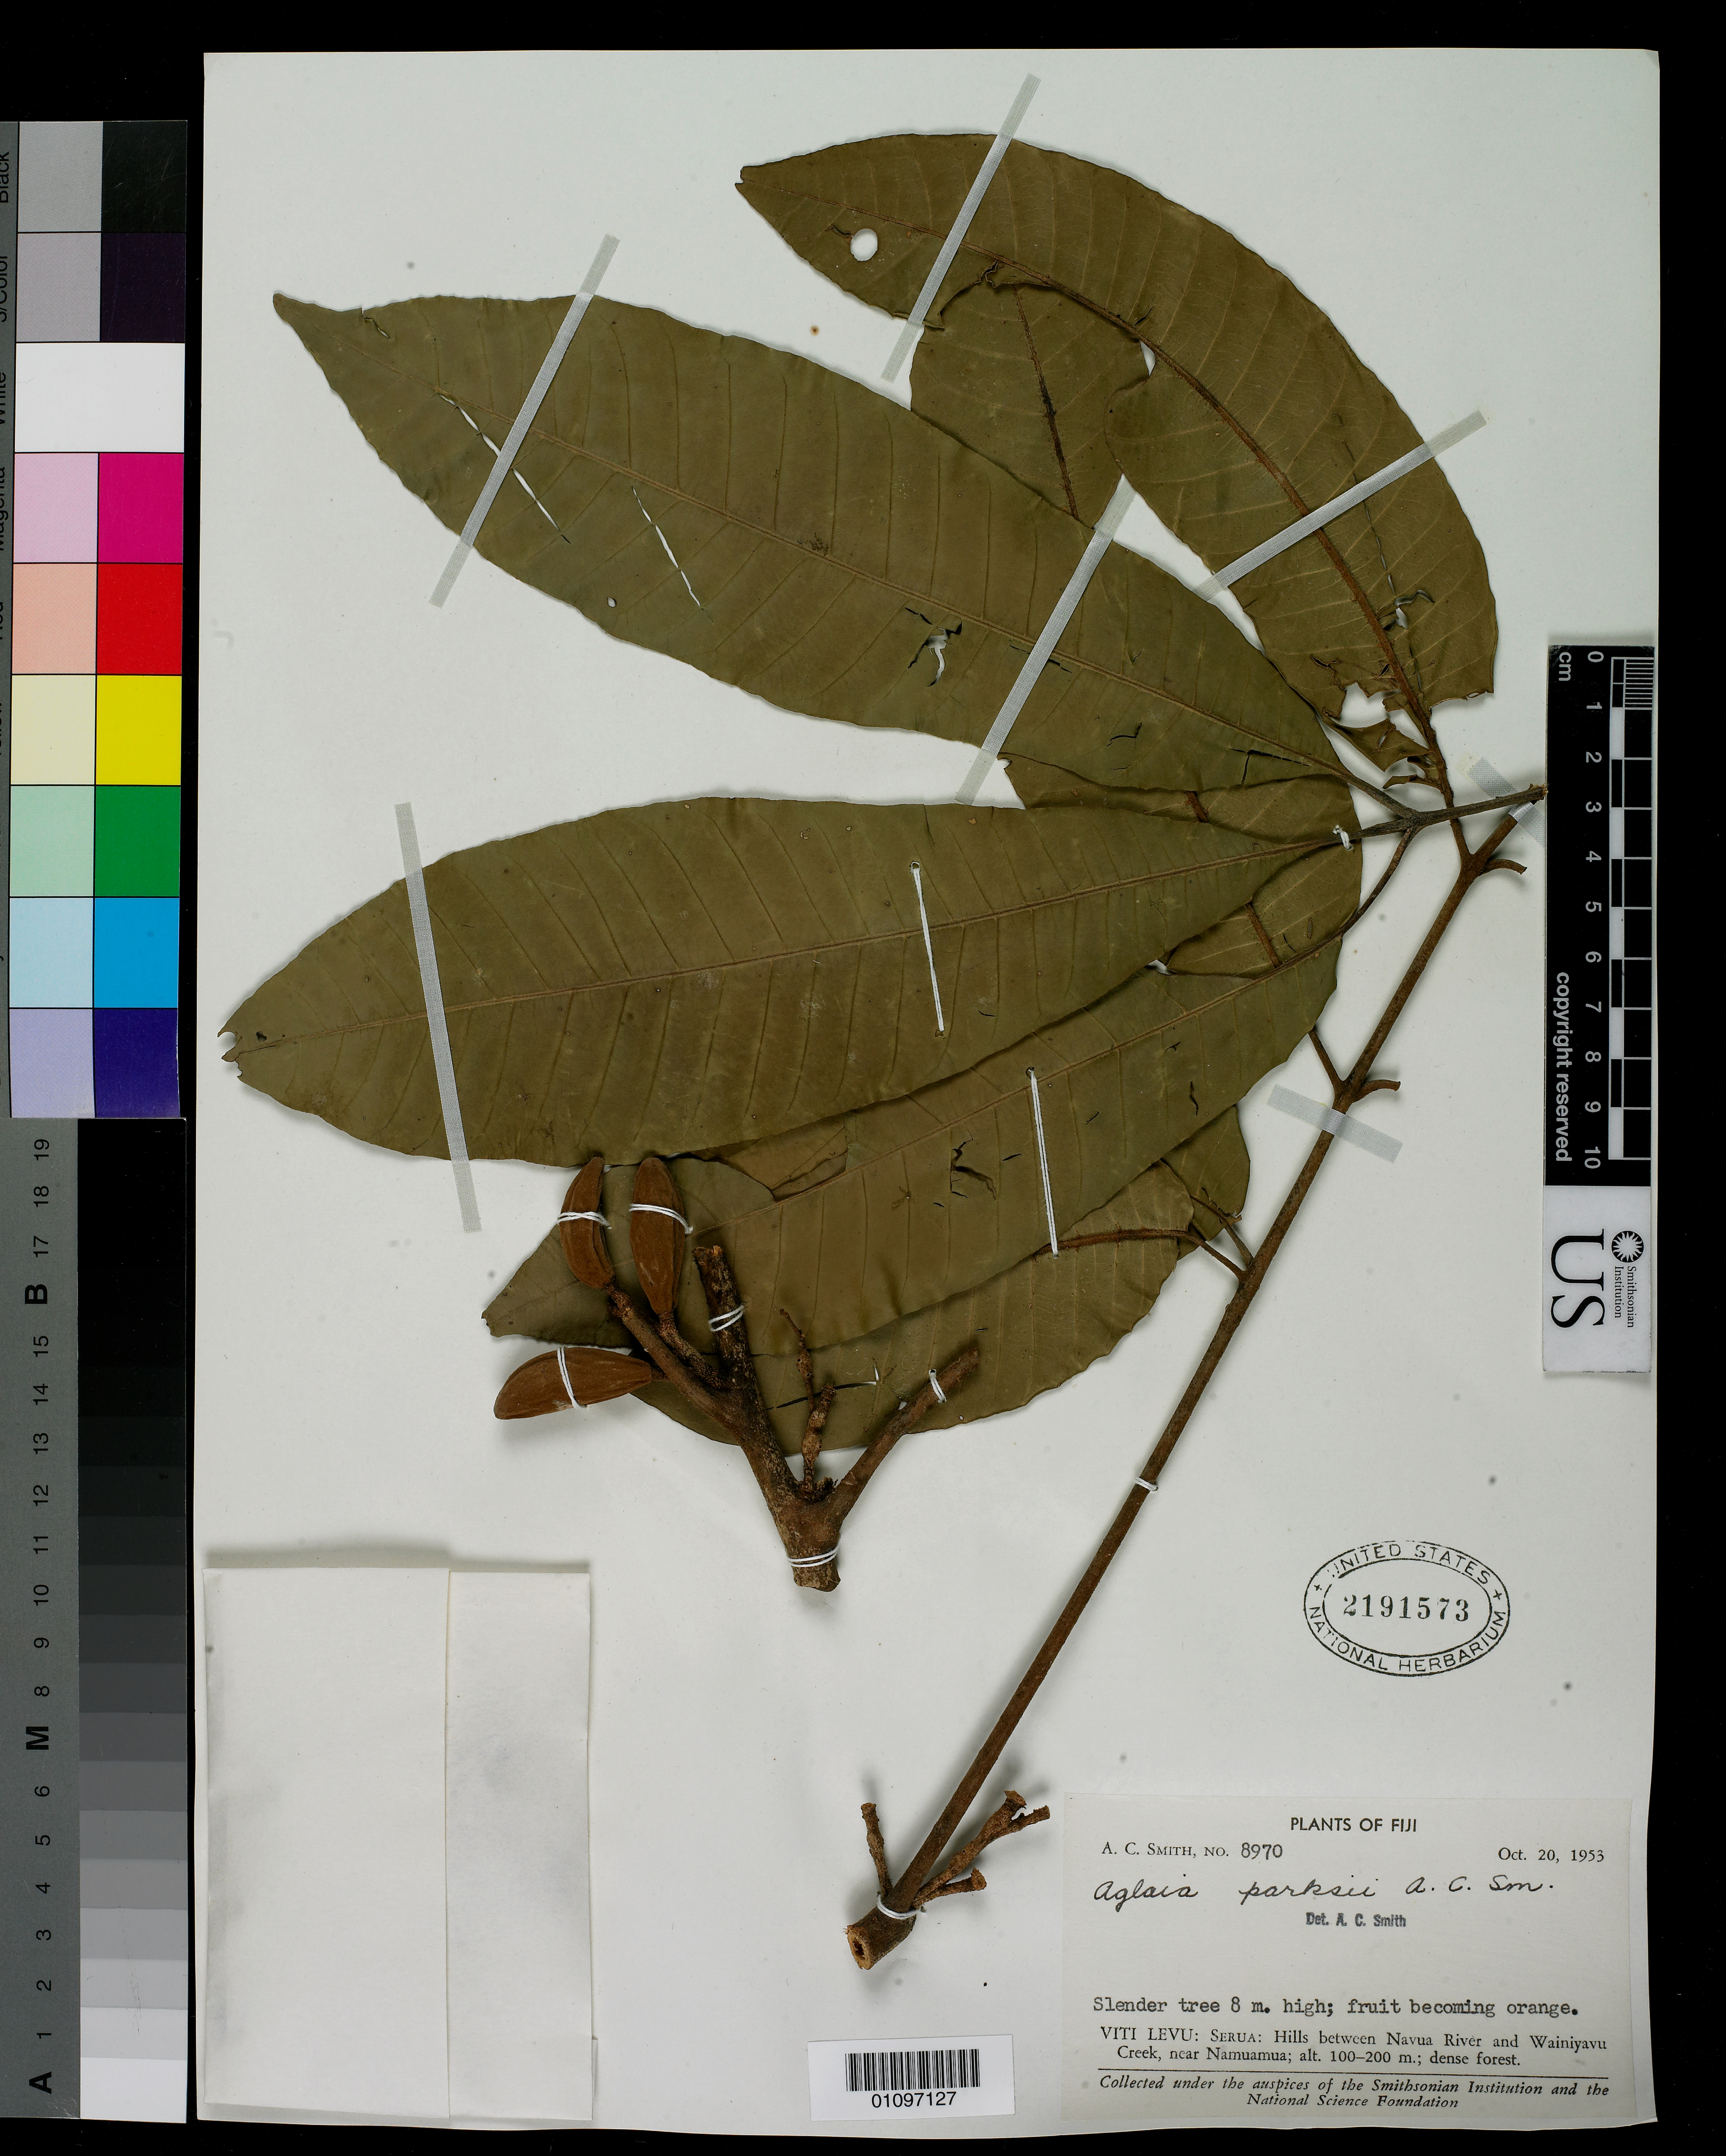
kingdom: Plantae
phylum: Tracheophyta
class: Magnoliopsida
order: Sapindales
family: Meliaceae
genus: Aglaia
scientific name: Aglaia parksii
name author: A.C. Sm.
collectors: A. C. Smith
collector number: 8970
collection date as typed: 20 Oct 1953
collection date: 1953-10-20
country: Fiji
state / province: Central Division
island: Viti Levu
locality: Between navua river and wainiyavu creek, near Namuamua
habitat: Dense forest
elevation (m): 100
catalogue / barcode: US 2191673